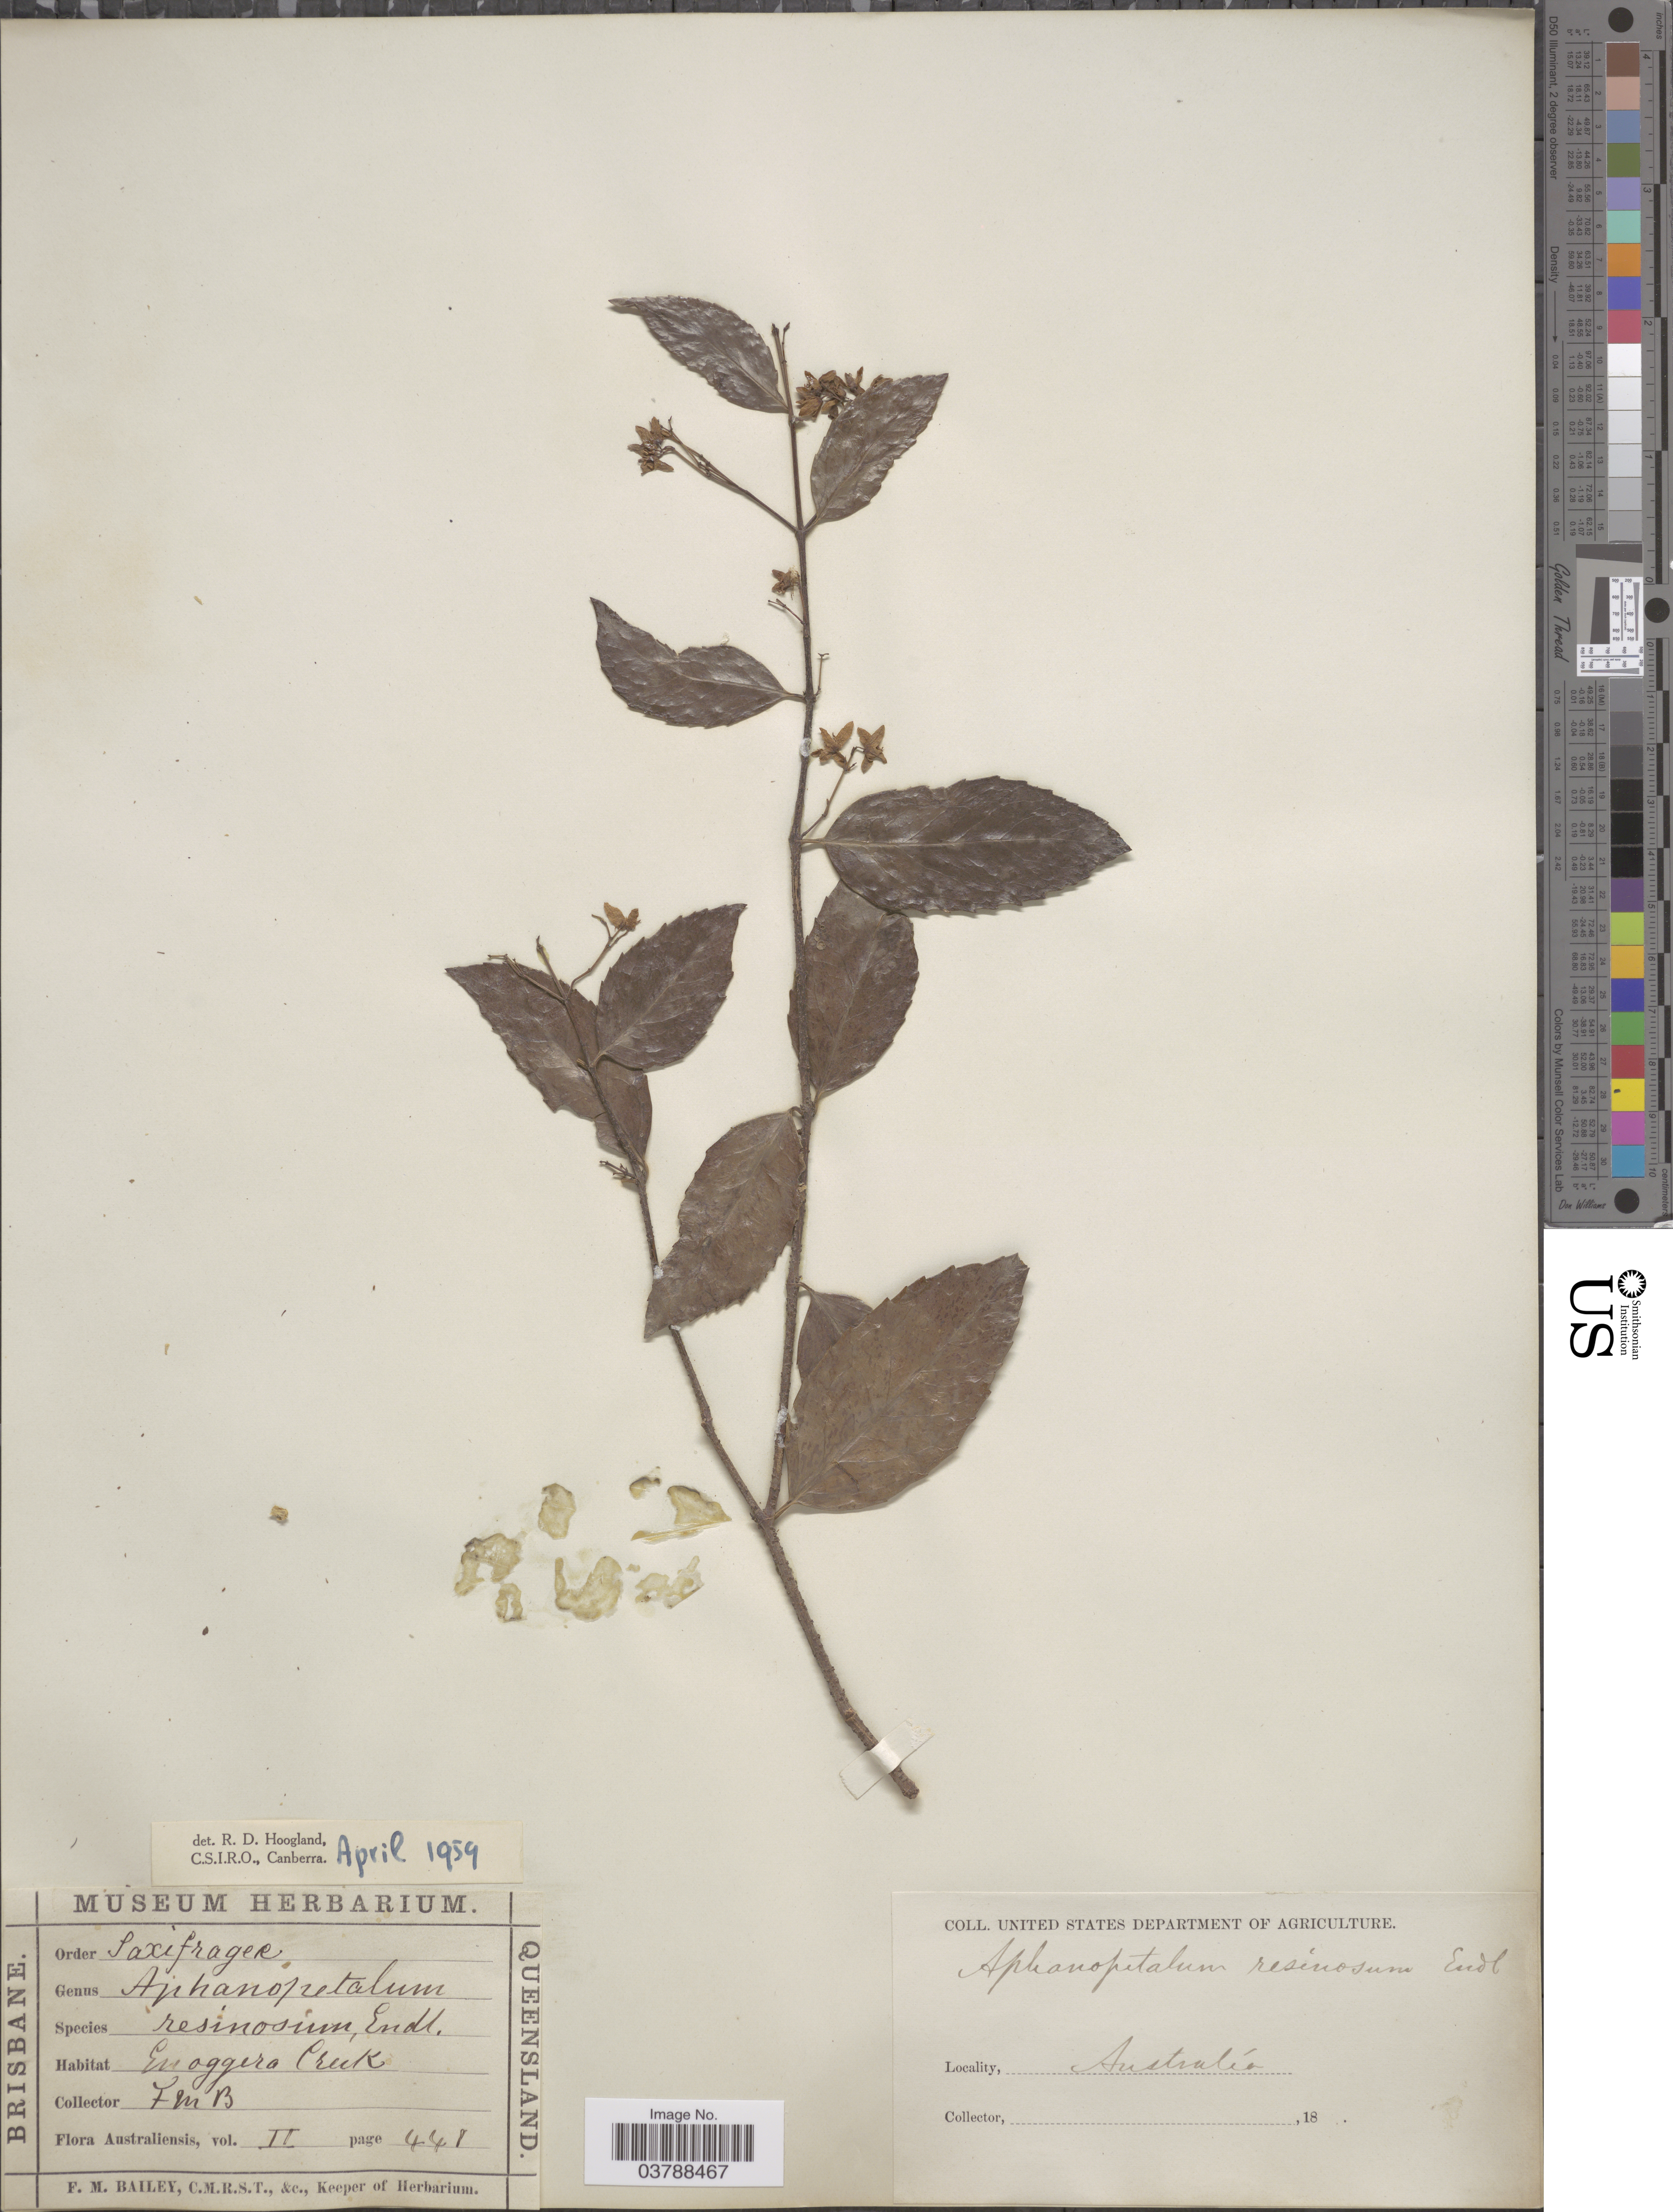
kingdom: Plantae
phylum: Tracheophyta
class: Magnoliopsida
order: Saxifragales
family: Aphanopetalaceae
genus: Aphanopetalum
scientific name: Aphanopetalum resinosum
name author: Endl.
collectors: F. M. Bailey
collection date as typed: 18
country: Australia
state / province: Queensland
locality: Enoggera Creek.